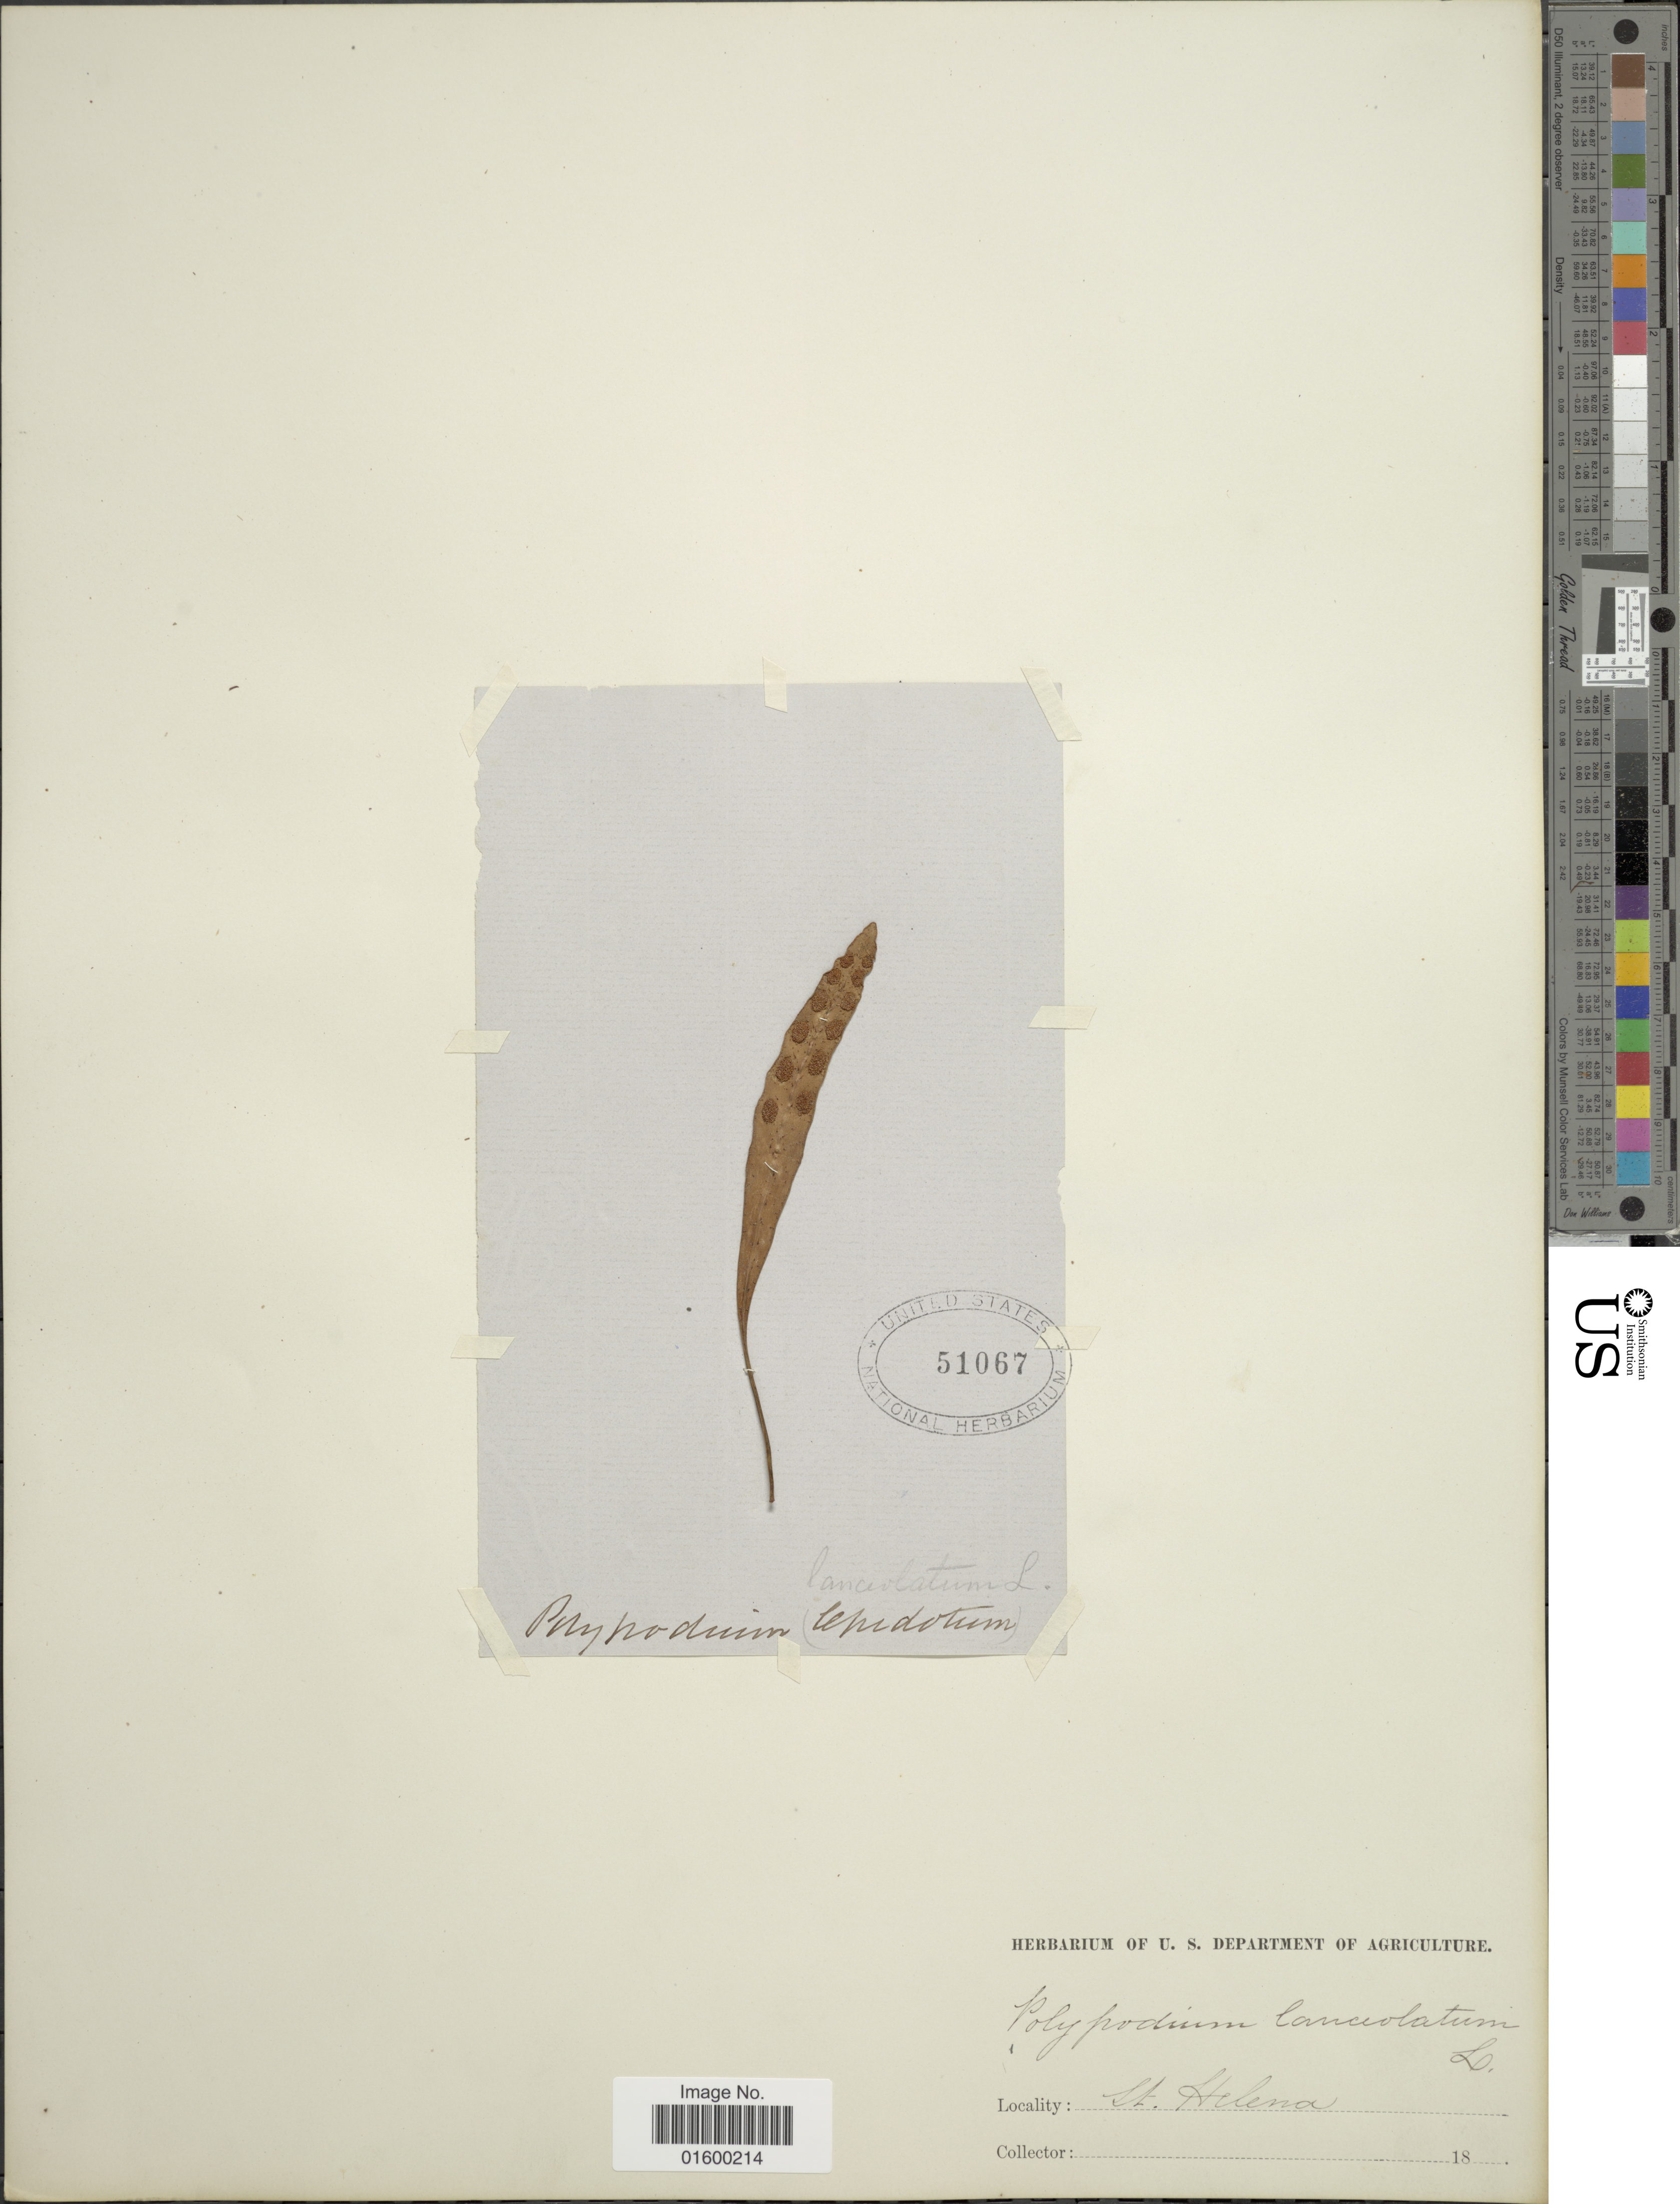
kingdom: Plantae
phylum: Tracheophyta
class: Polypodiopsida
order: Polypodiales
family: Polypodiaceae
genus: Pleopeltis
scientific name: Pleopeltis macrocarpa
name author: (Bory ex Willd.) Kaulf.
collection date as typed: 18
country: St. Helena Islands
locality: St. Helena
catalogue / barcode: US 51067